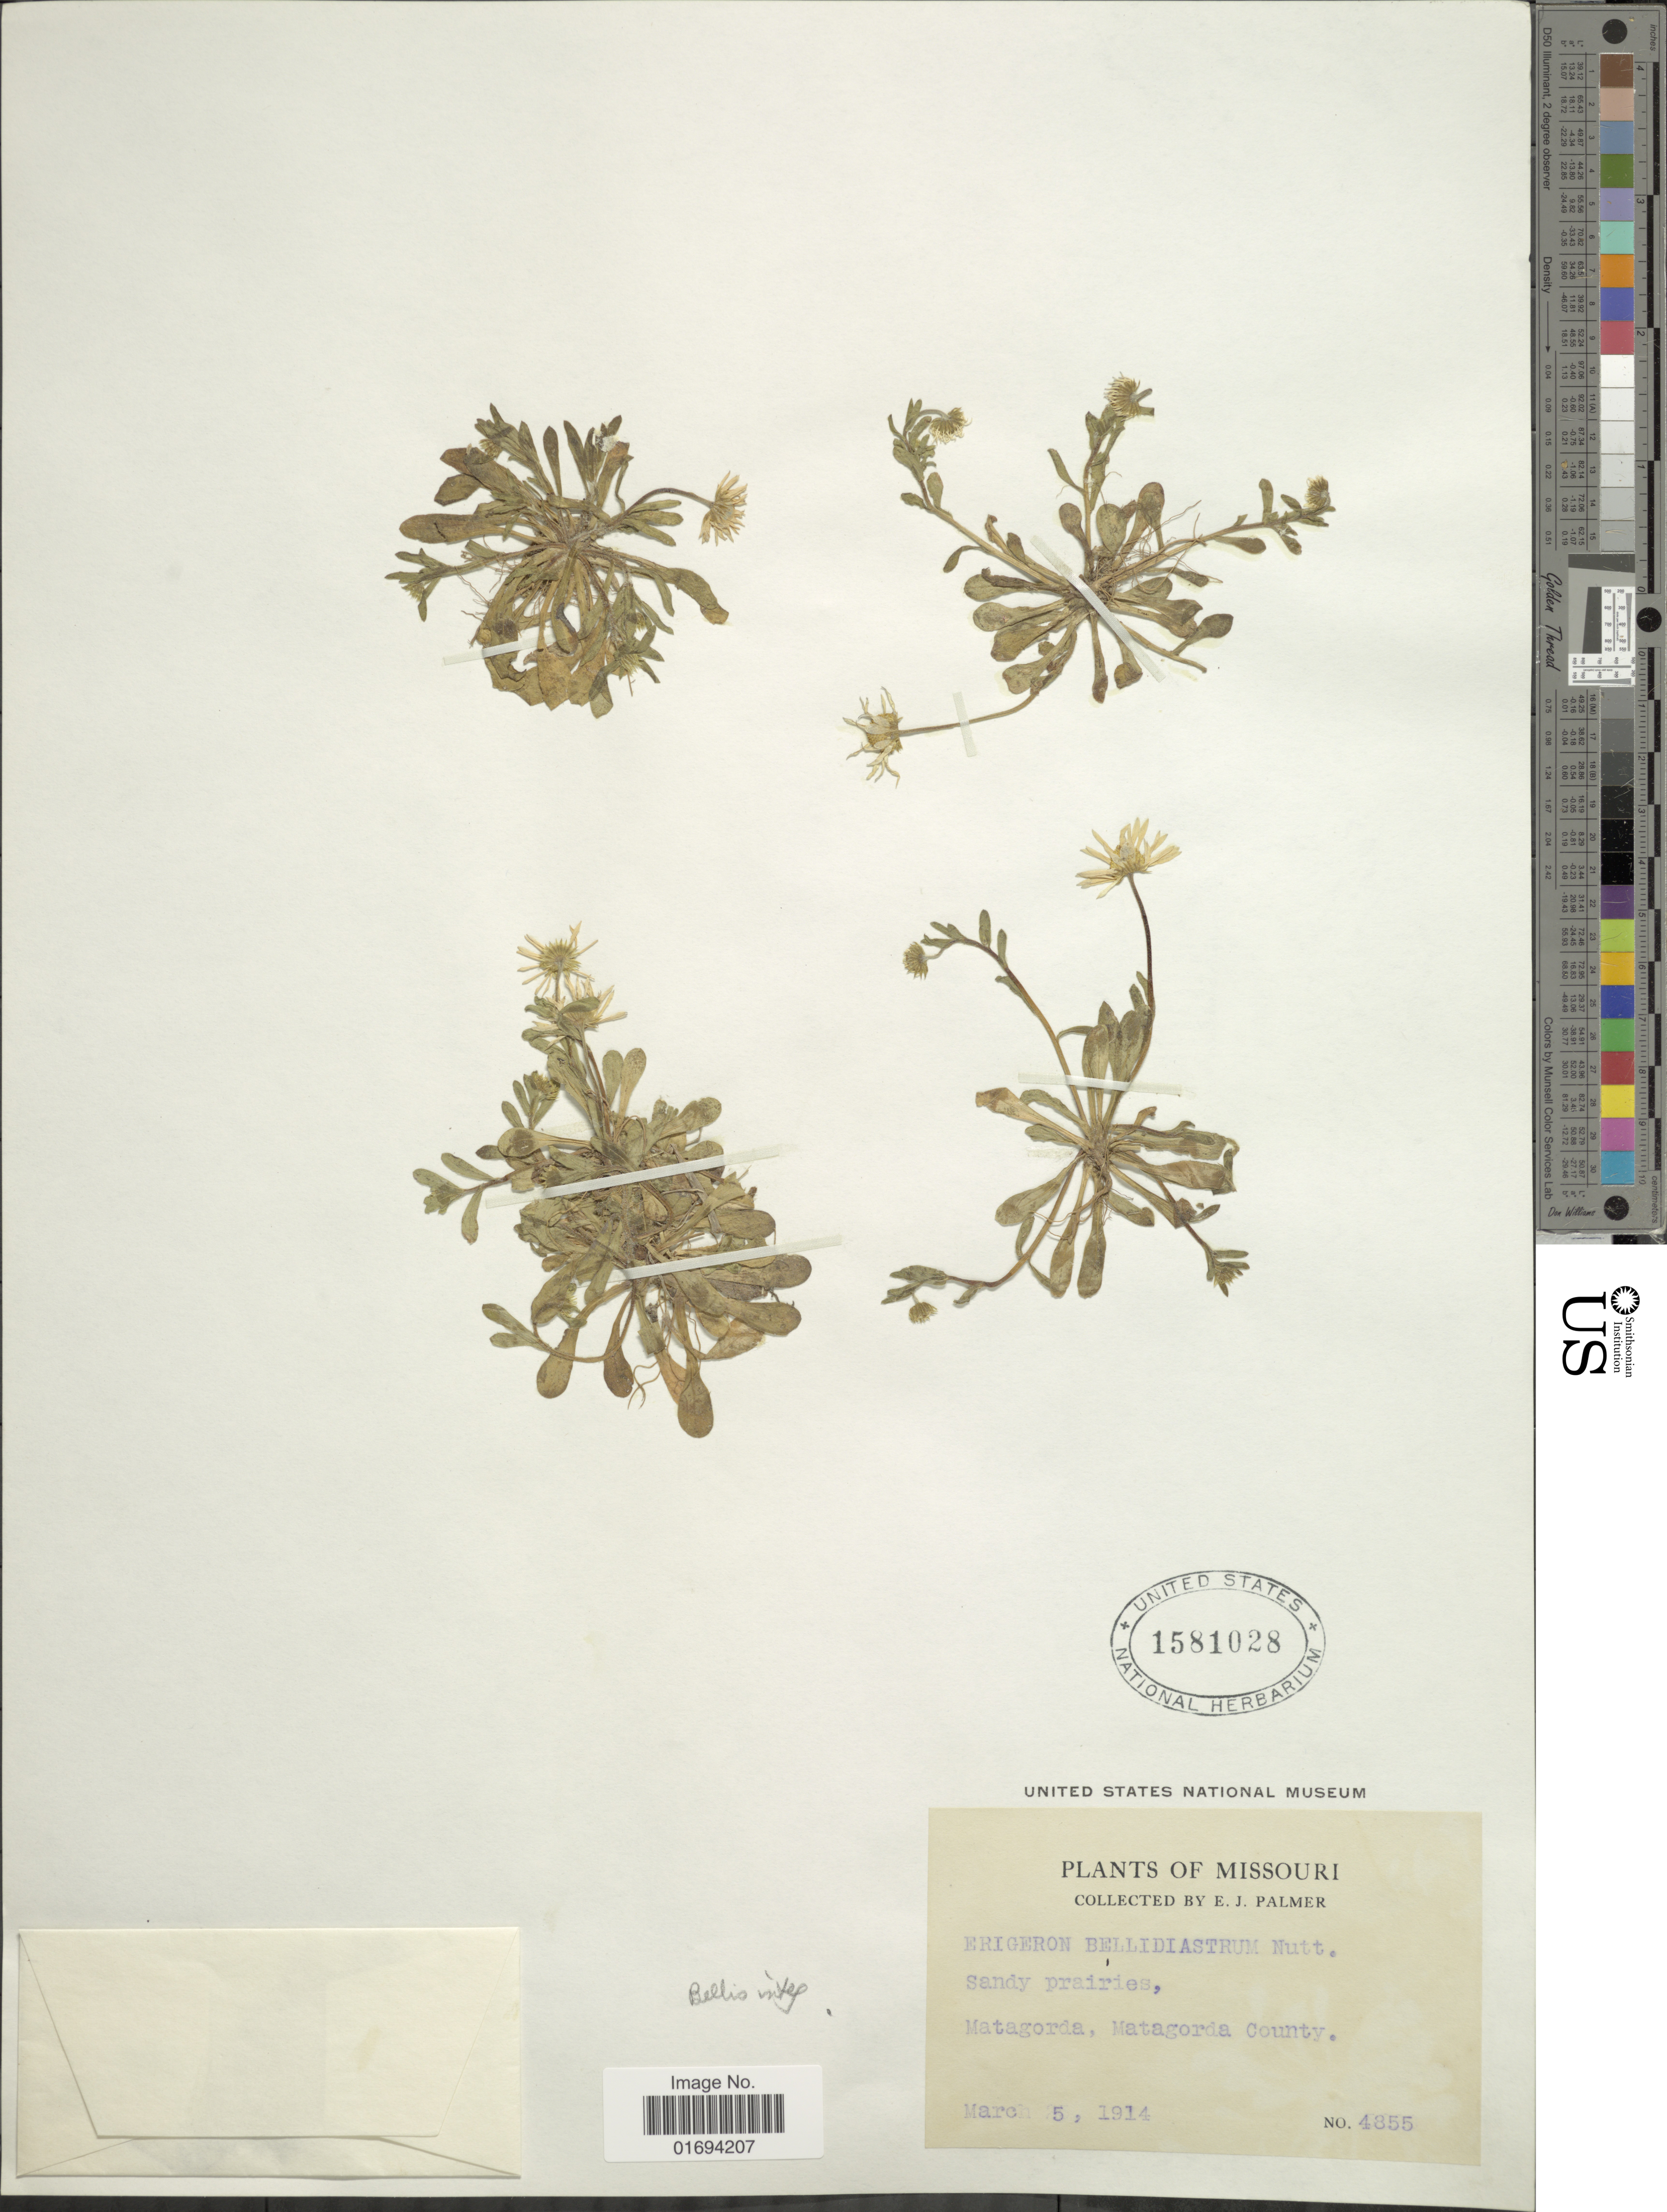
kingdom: Plantae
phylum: Tracheophyta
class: Magnoliopsida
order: Asterales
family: Asteraceae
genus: Astranthium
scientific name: Astranthium integrifolium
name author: (Michx.) Nutt.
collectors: E. J. Palmer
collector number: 4855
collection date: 1914-03-05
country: United States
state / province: Missouri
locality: Matagorda, Matagorda County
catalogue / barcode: US 1581028